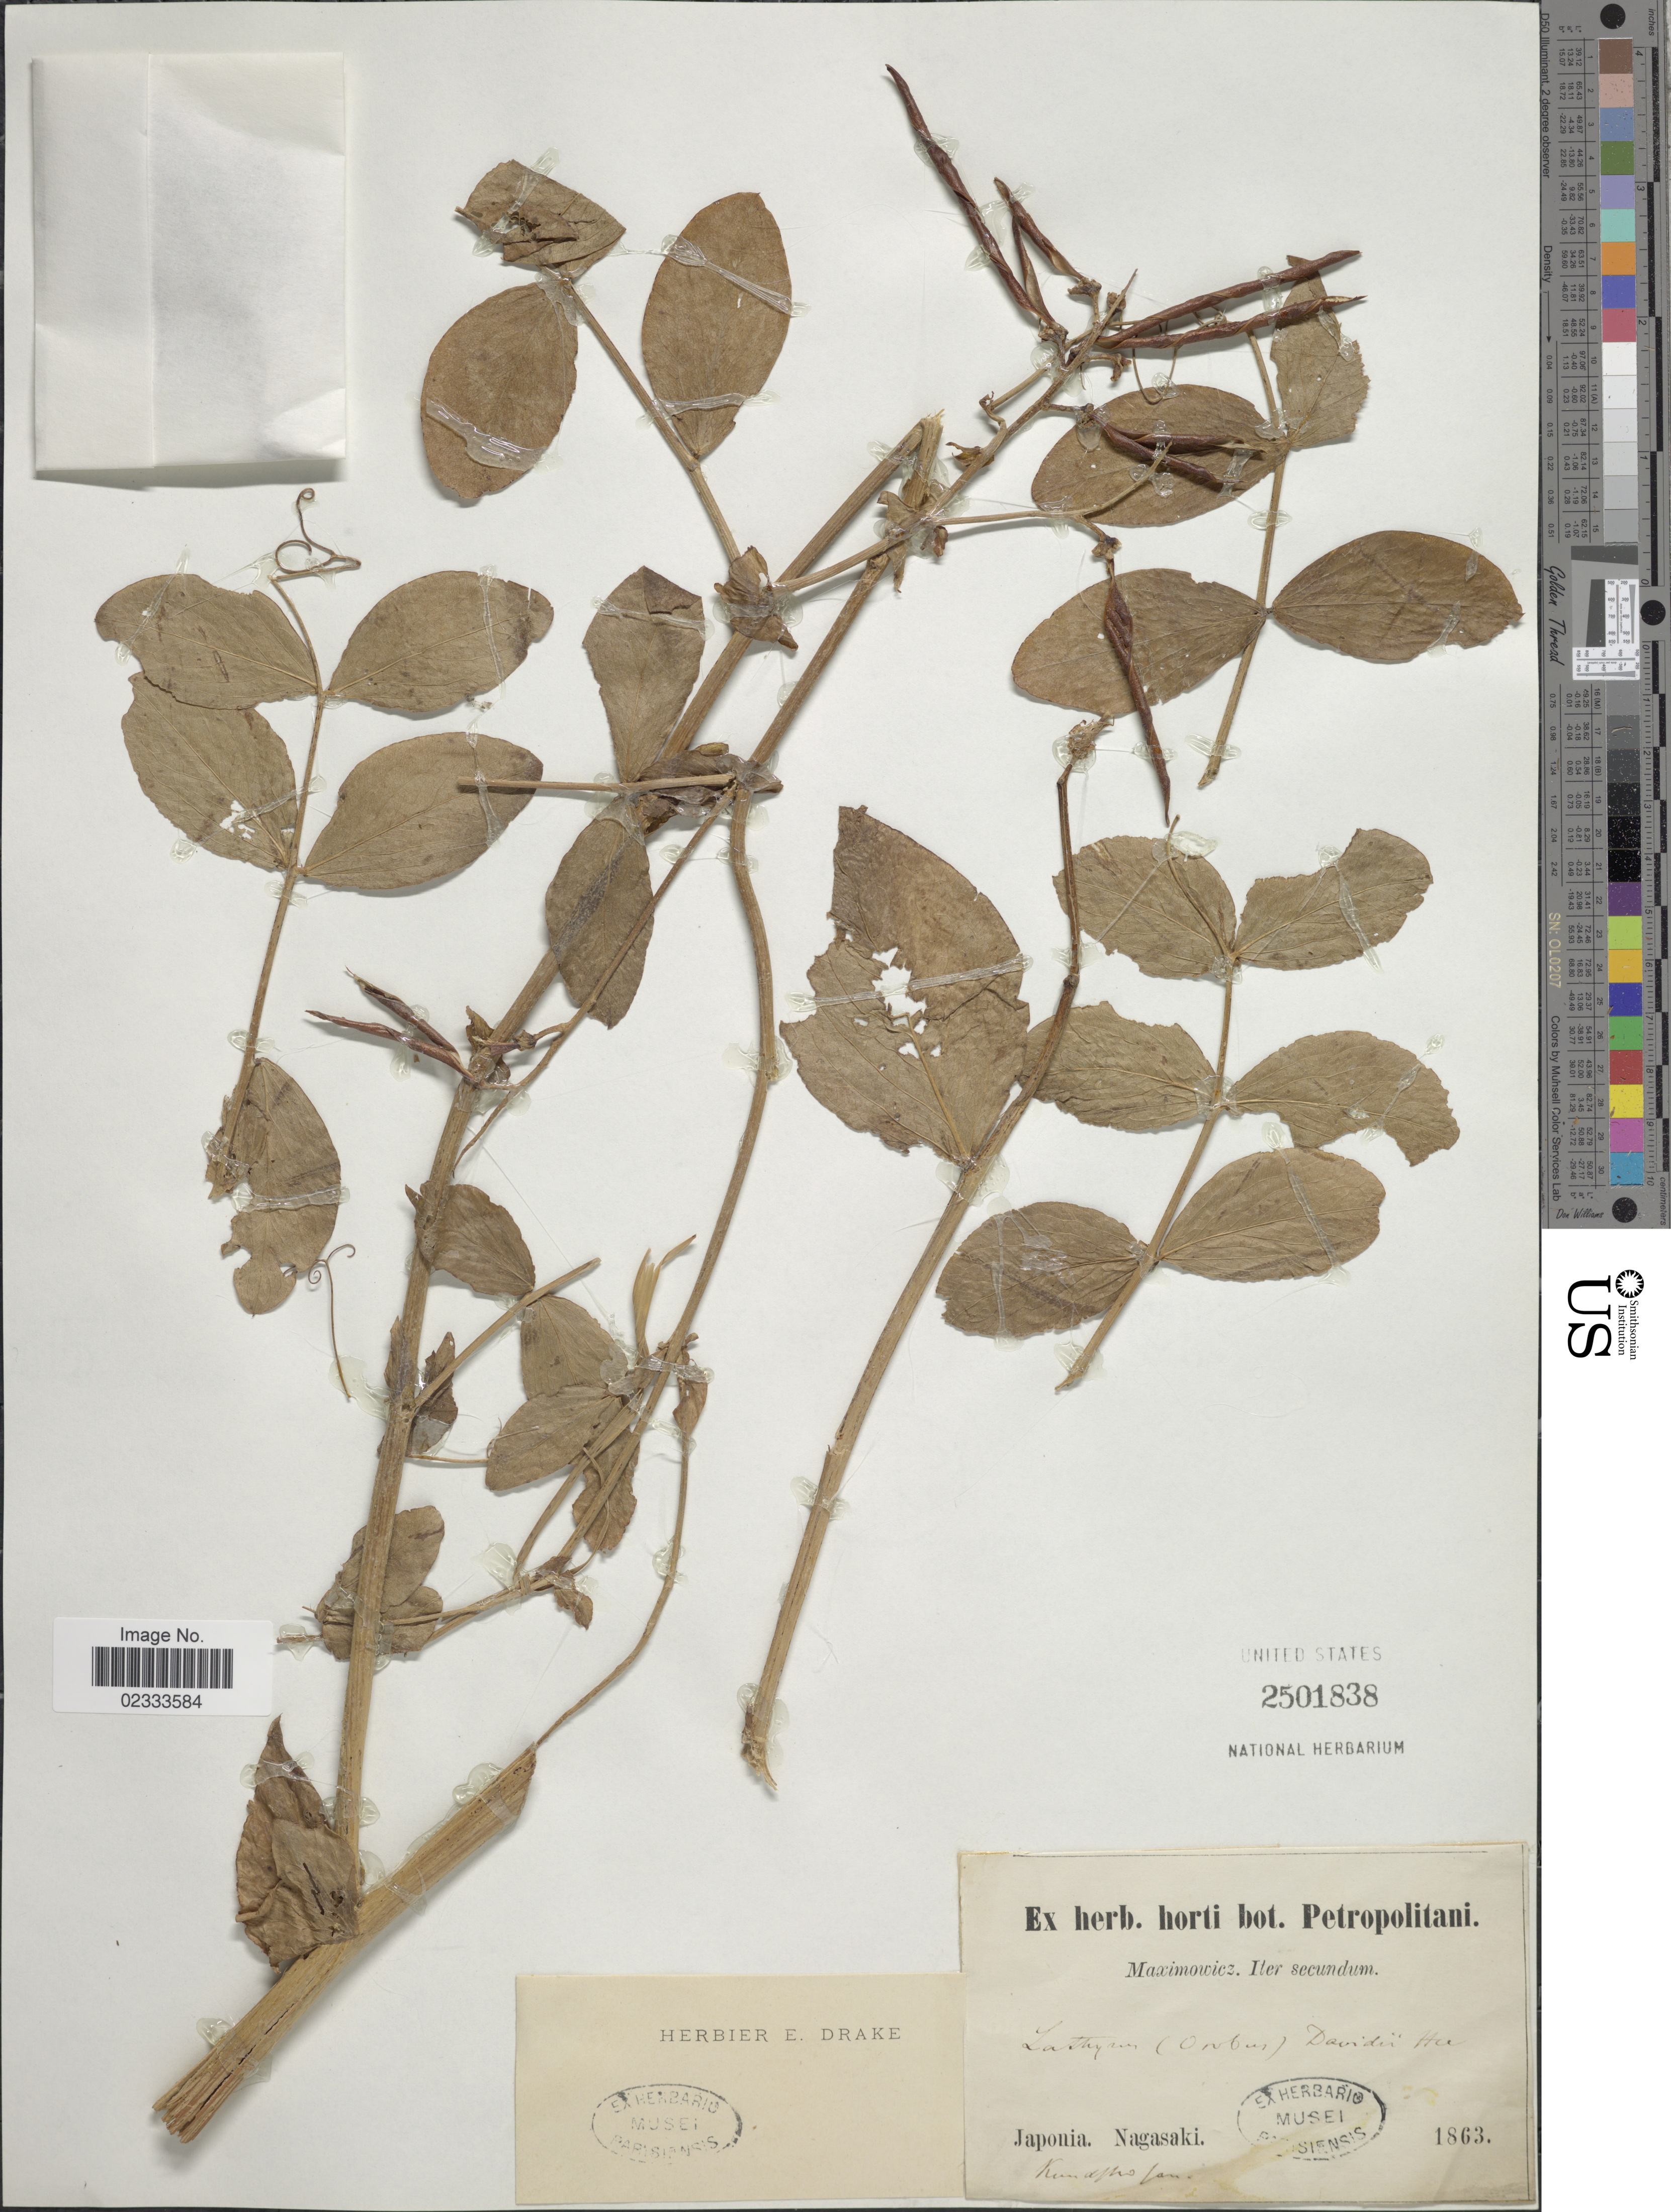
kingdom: Plantae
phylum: Tracheophyta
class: Magnoliopsida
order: Fabales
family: Fabaceae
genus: Lathyrus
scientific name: Lathyrus davidii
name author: Hance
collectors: Maximowicz, --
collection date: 1863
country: Japan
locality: Nagasaki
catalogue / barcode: US 2501838